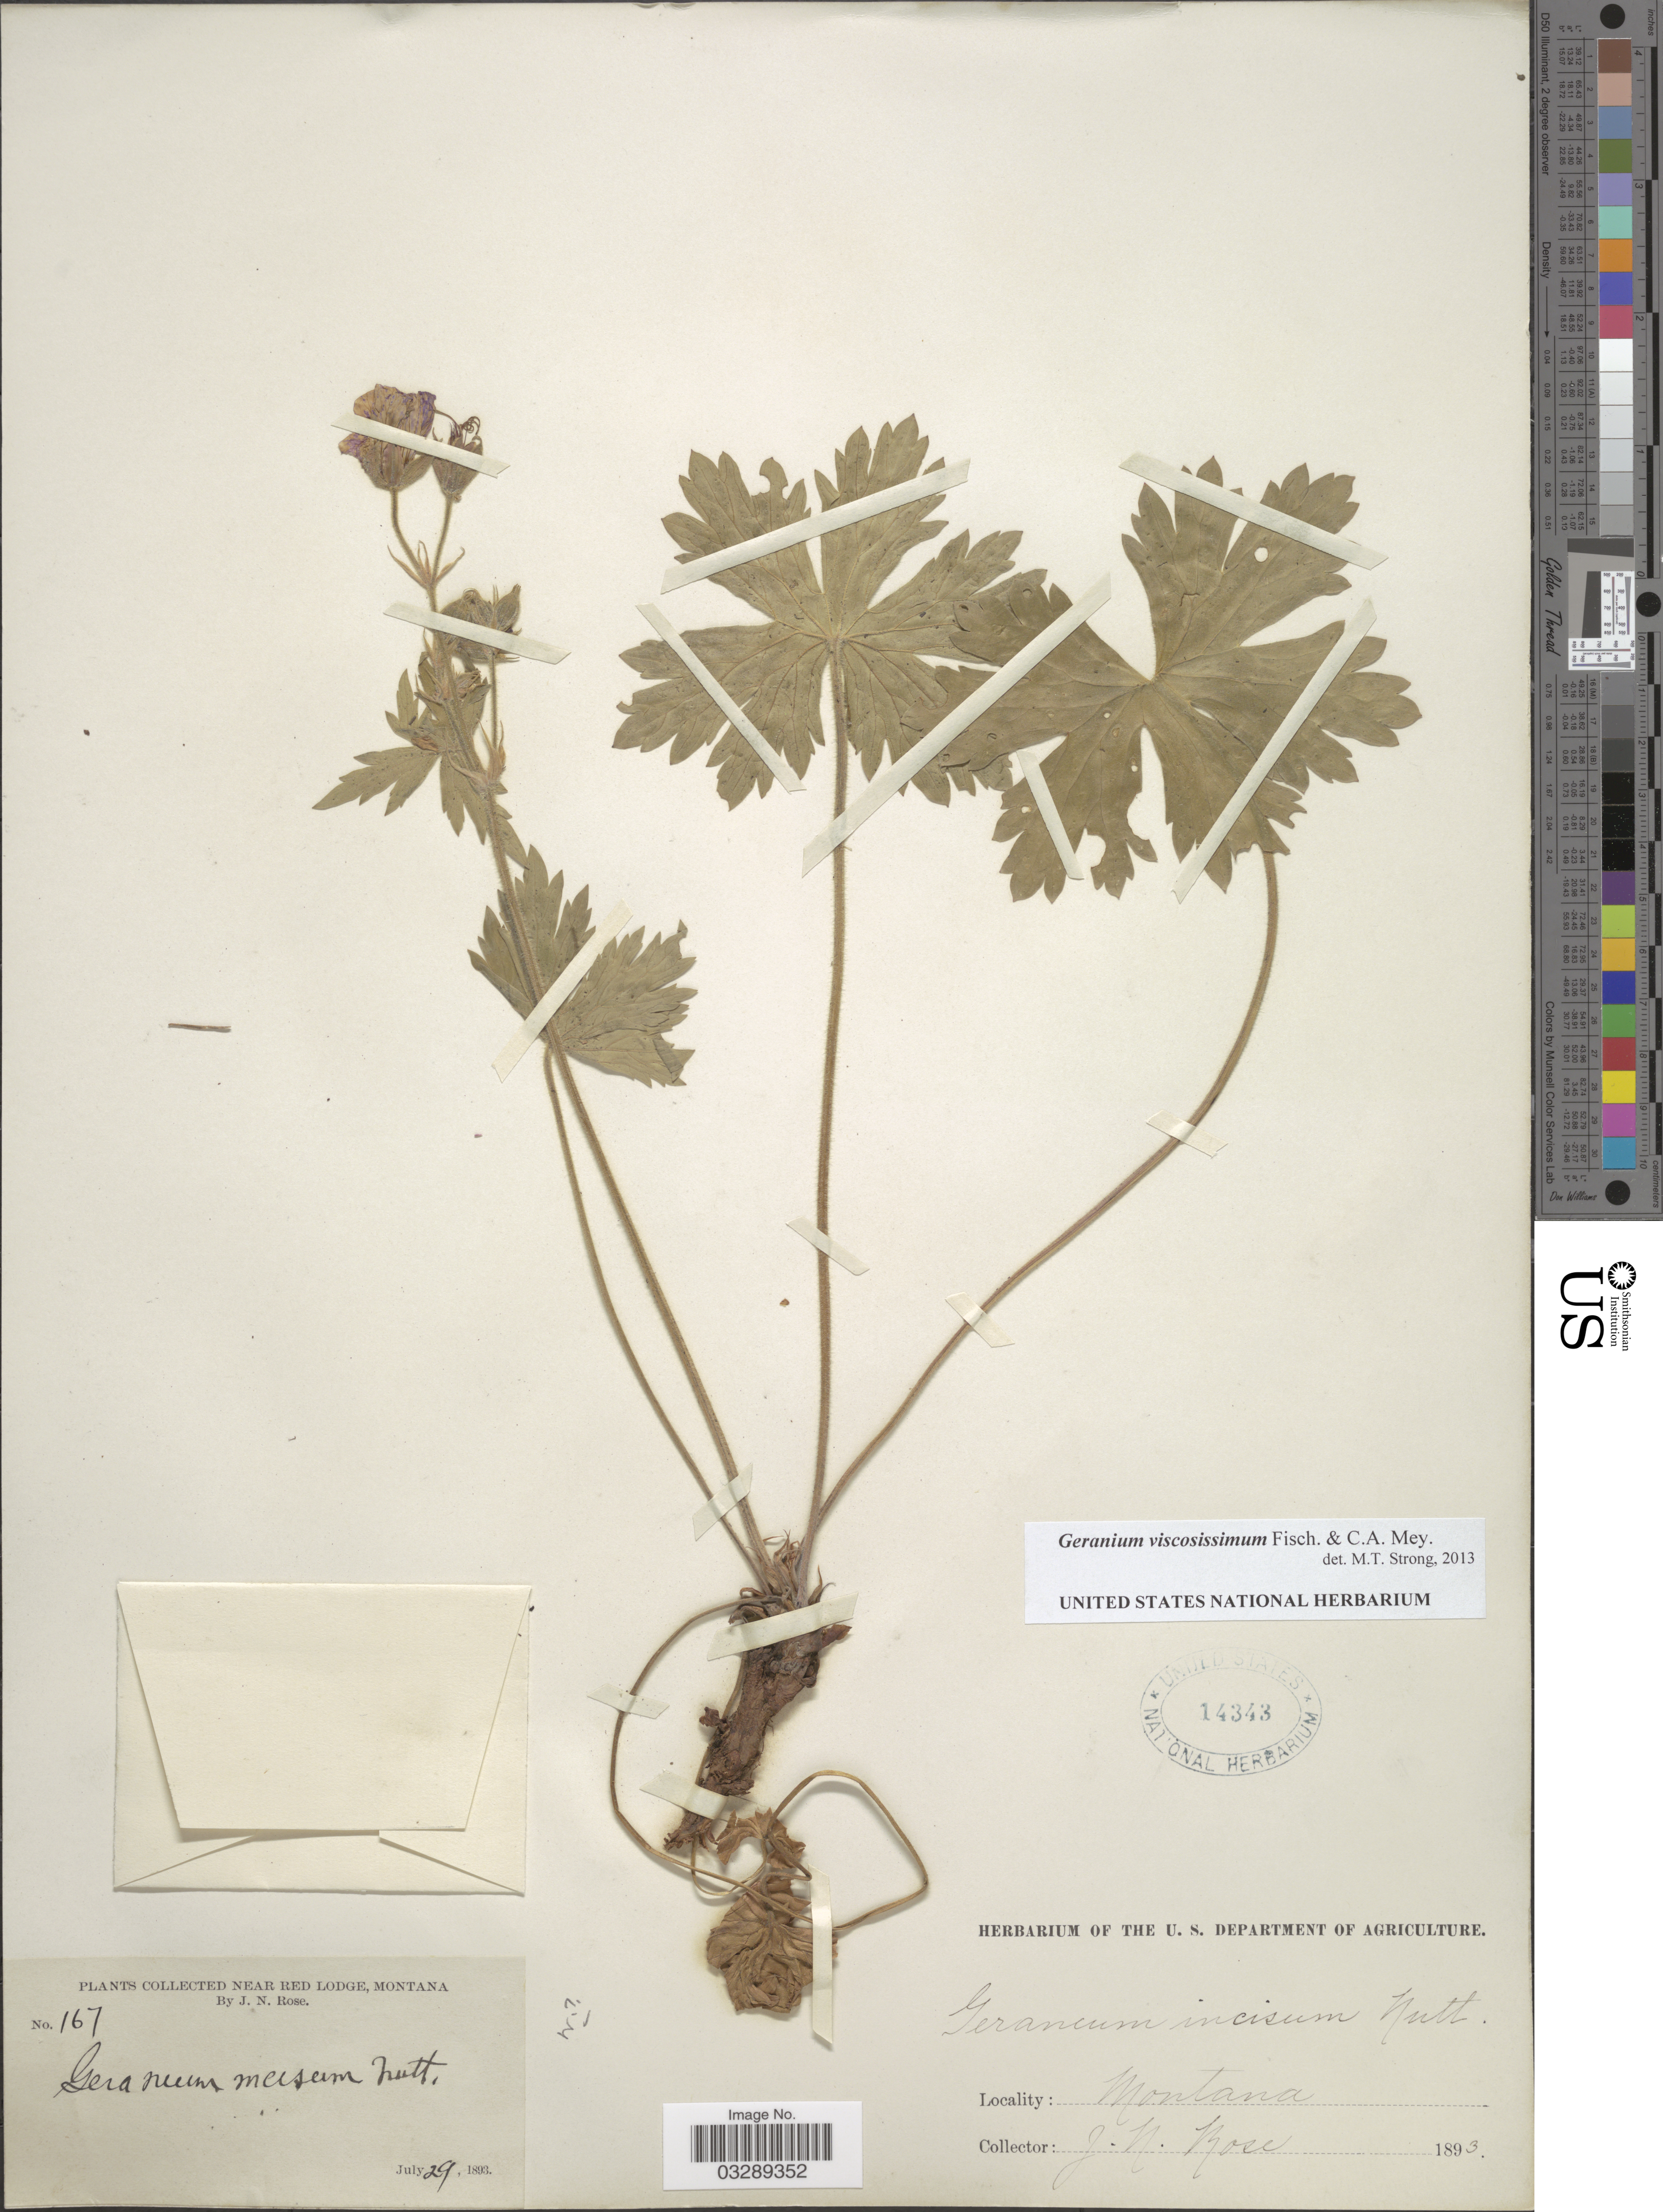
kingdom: Plantae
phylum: Tracheophyta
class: Magnoliopsida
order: Geraniales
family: Geraniaceae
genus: Geranium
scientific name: Geranium viscosissimum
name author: Fisch. & C.A. Mey.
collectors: J. N. Rose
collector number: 167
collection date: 1893-07-29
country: United States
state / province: Montana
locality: Near Red Lodge.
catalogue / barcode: US 14343